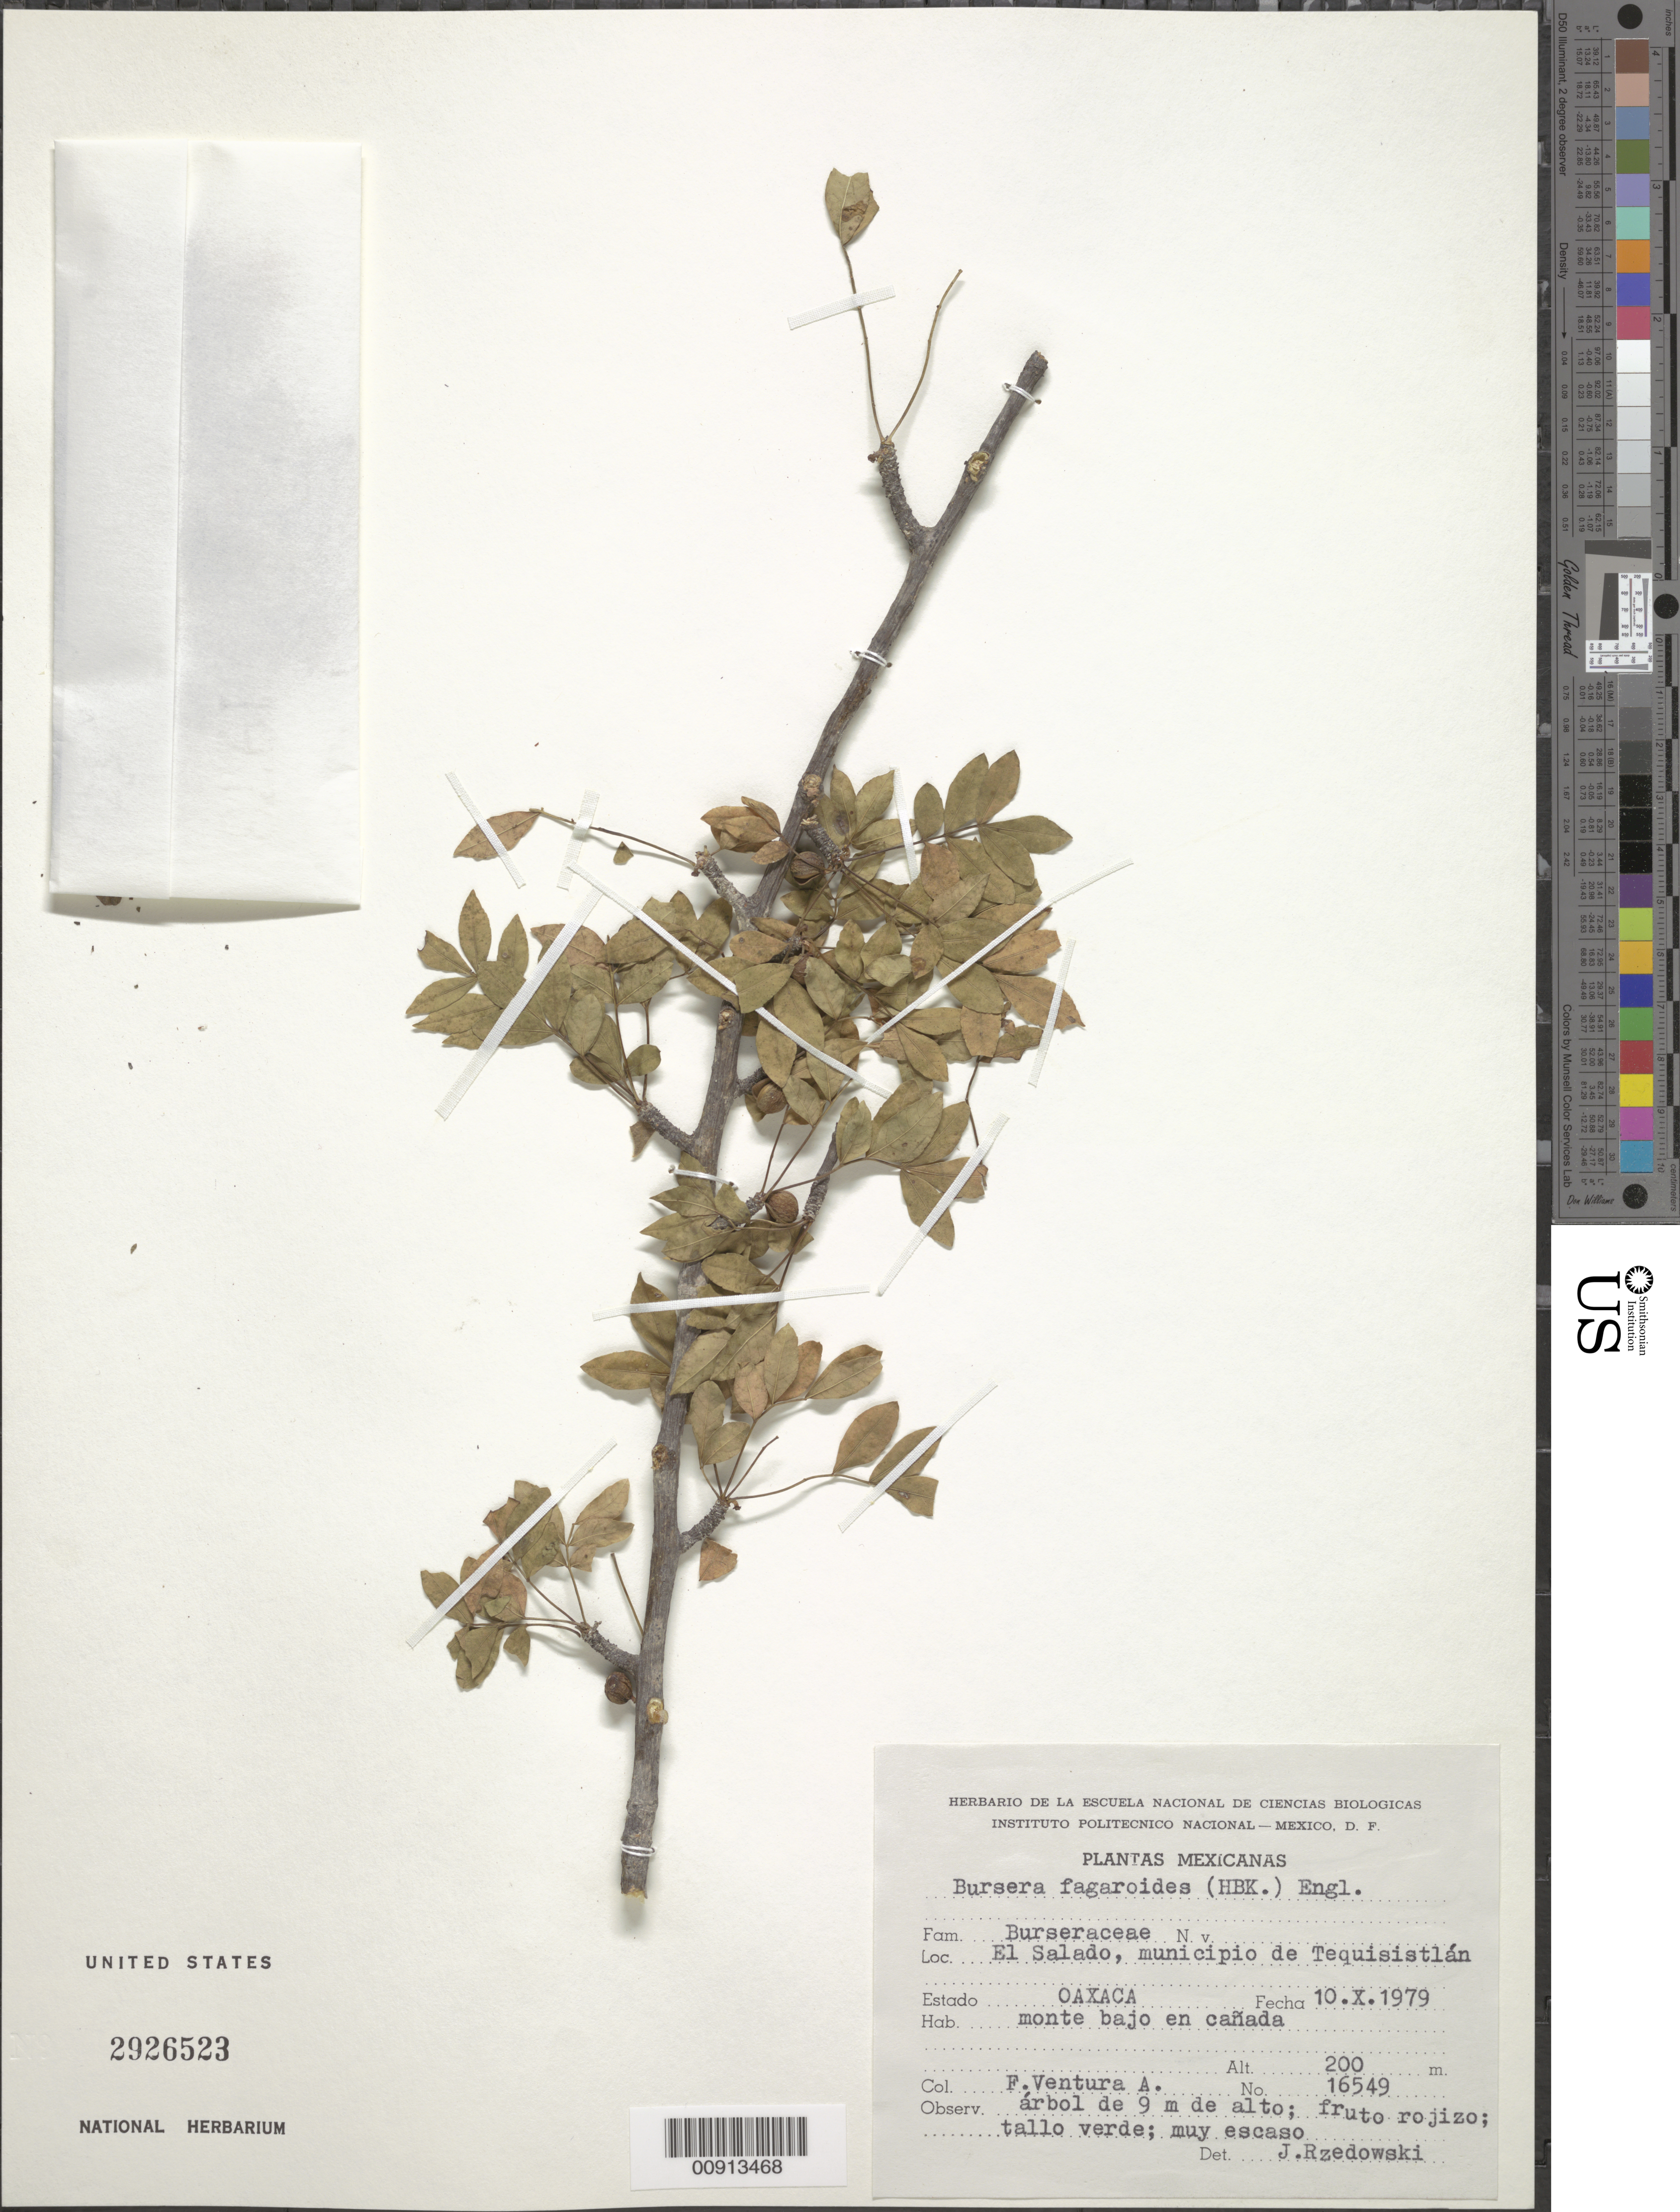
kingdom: Plantae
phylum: Tracheophyta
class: Magnoliopsida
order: Sapindales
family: Burseraceae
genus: Bursera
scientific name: Bursera inaguensis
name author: Britton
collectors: F. Ventura A.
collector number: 16549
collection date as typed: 10 Oct 1979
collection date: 1979-10-10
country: Mexico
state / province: Oaxaca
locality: El Salado, municipio de Tequisistlán, Estado Oaxaca.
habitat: Monte bajo en cañada.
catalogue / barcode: US 2926523